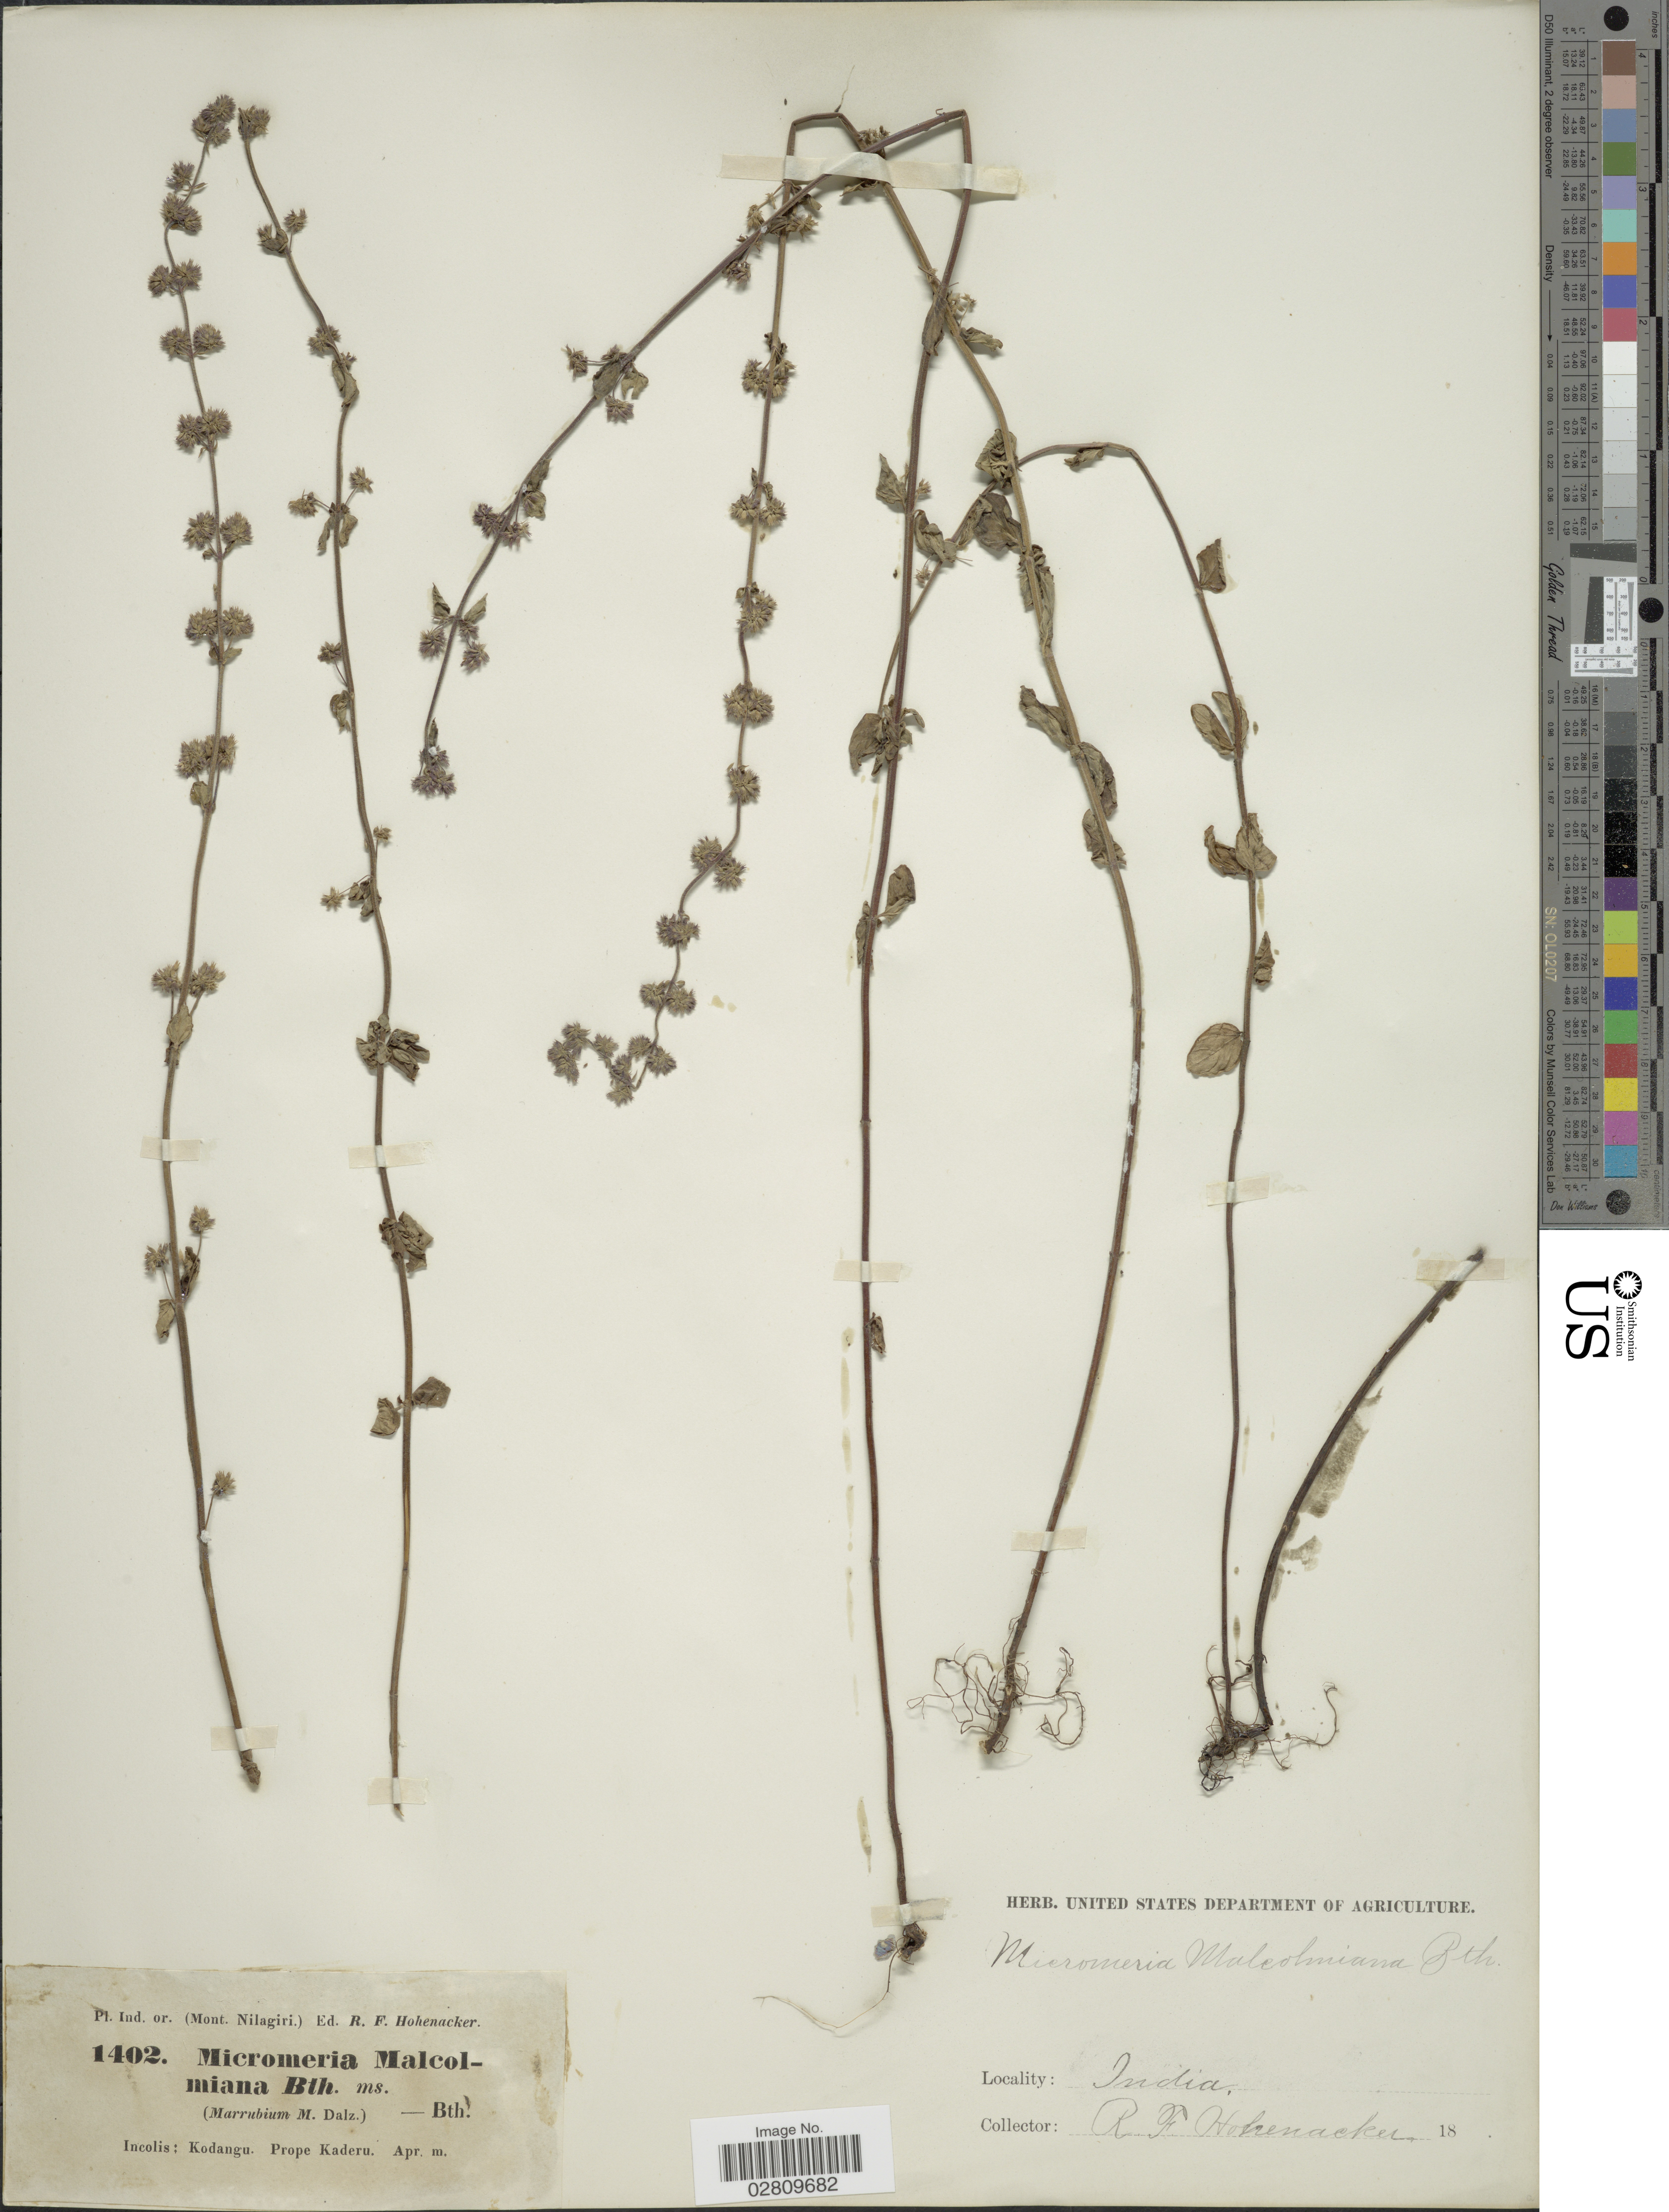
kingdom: Plantae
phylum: Tracheophyta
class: Magnoliopsida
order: Lamiales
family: Lamiaceae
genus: Micromeria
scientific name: Micromeria malcolmiana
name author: Benth. ex Hook. f.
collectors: R. F. Hohenacker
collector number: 1402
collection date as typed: Apr. 18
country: India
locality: Ind. or. (Mont. Nilagiri). Incolis: Kodangu. Prope Kaderu.